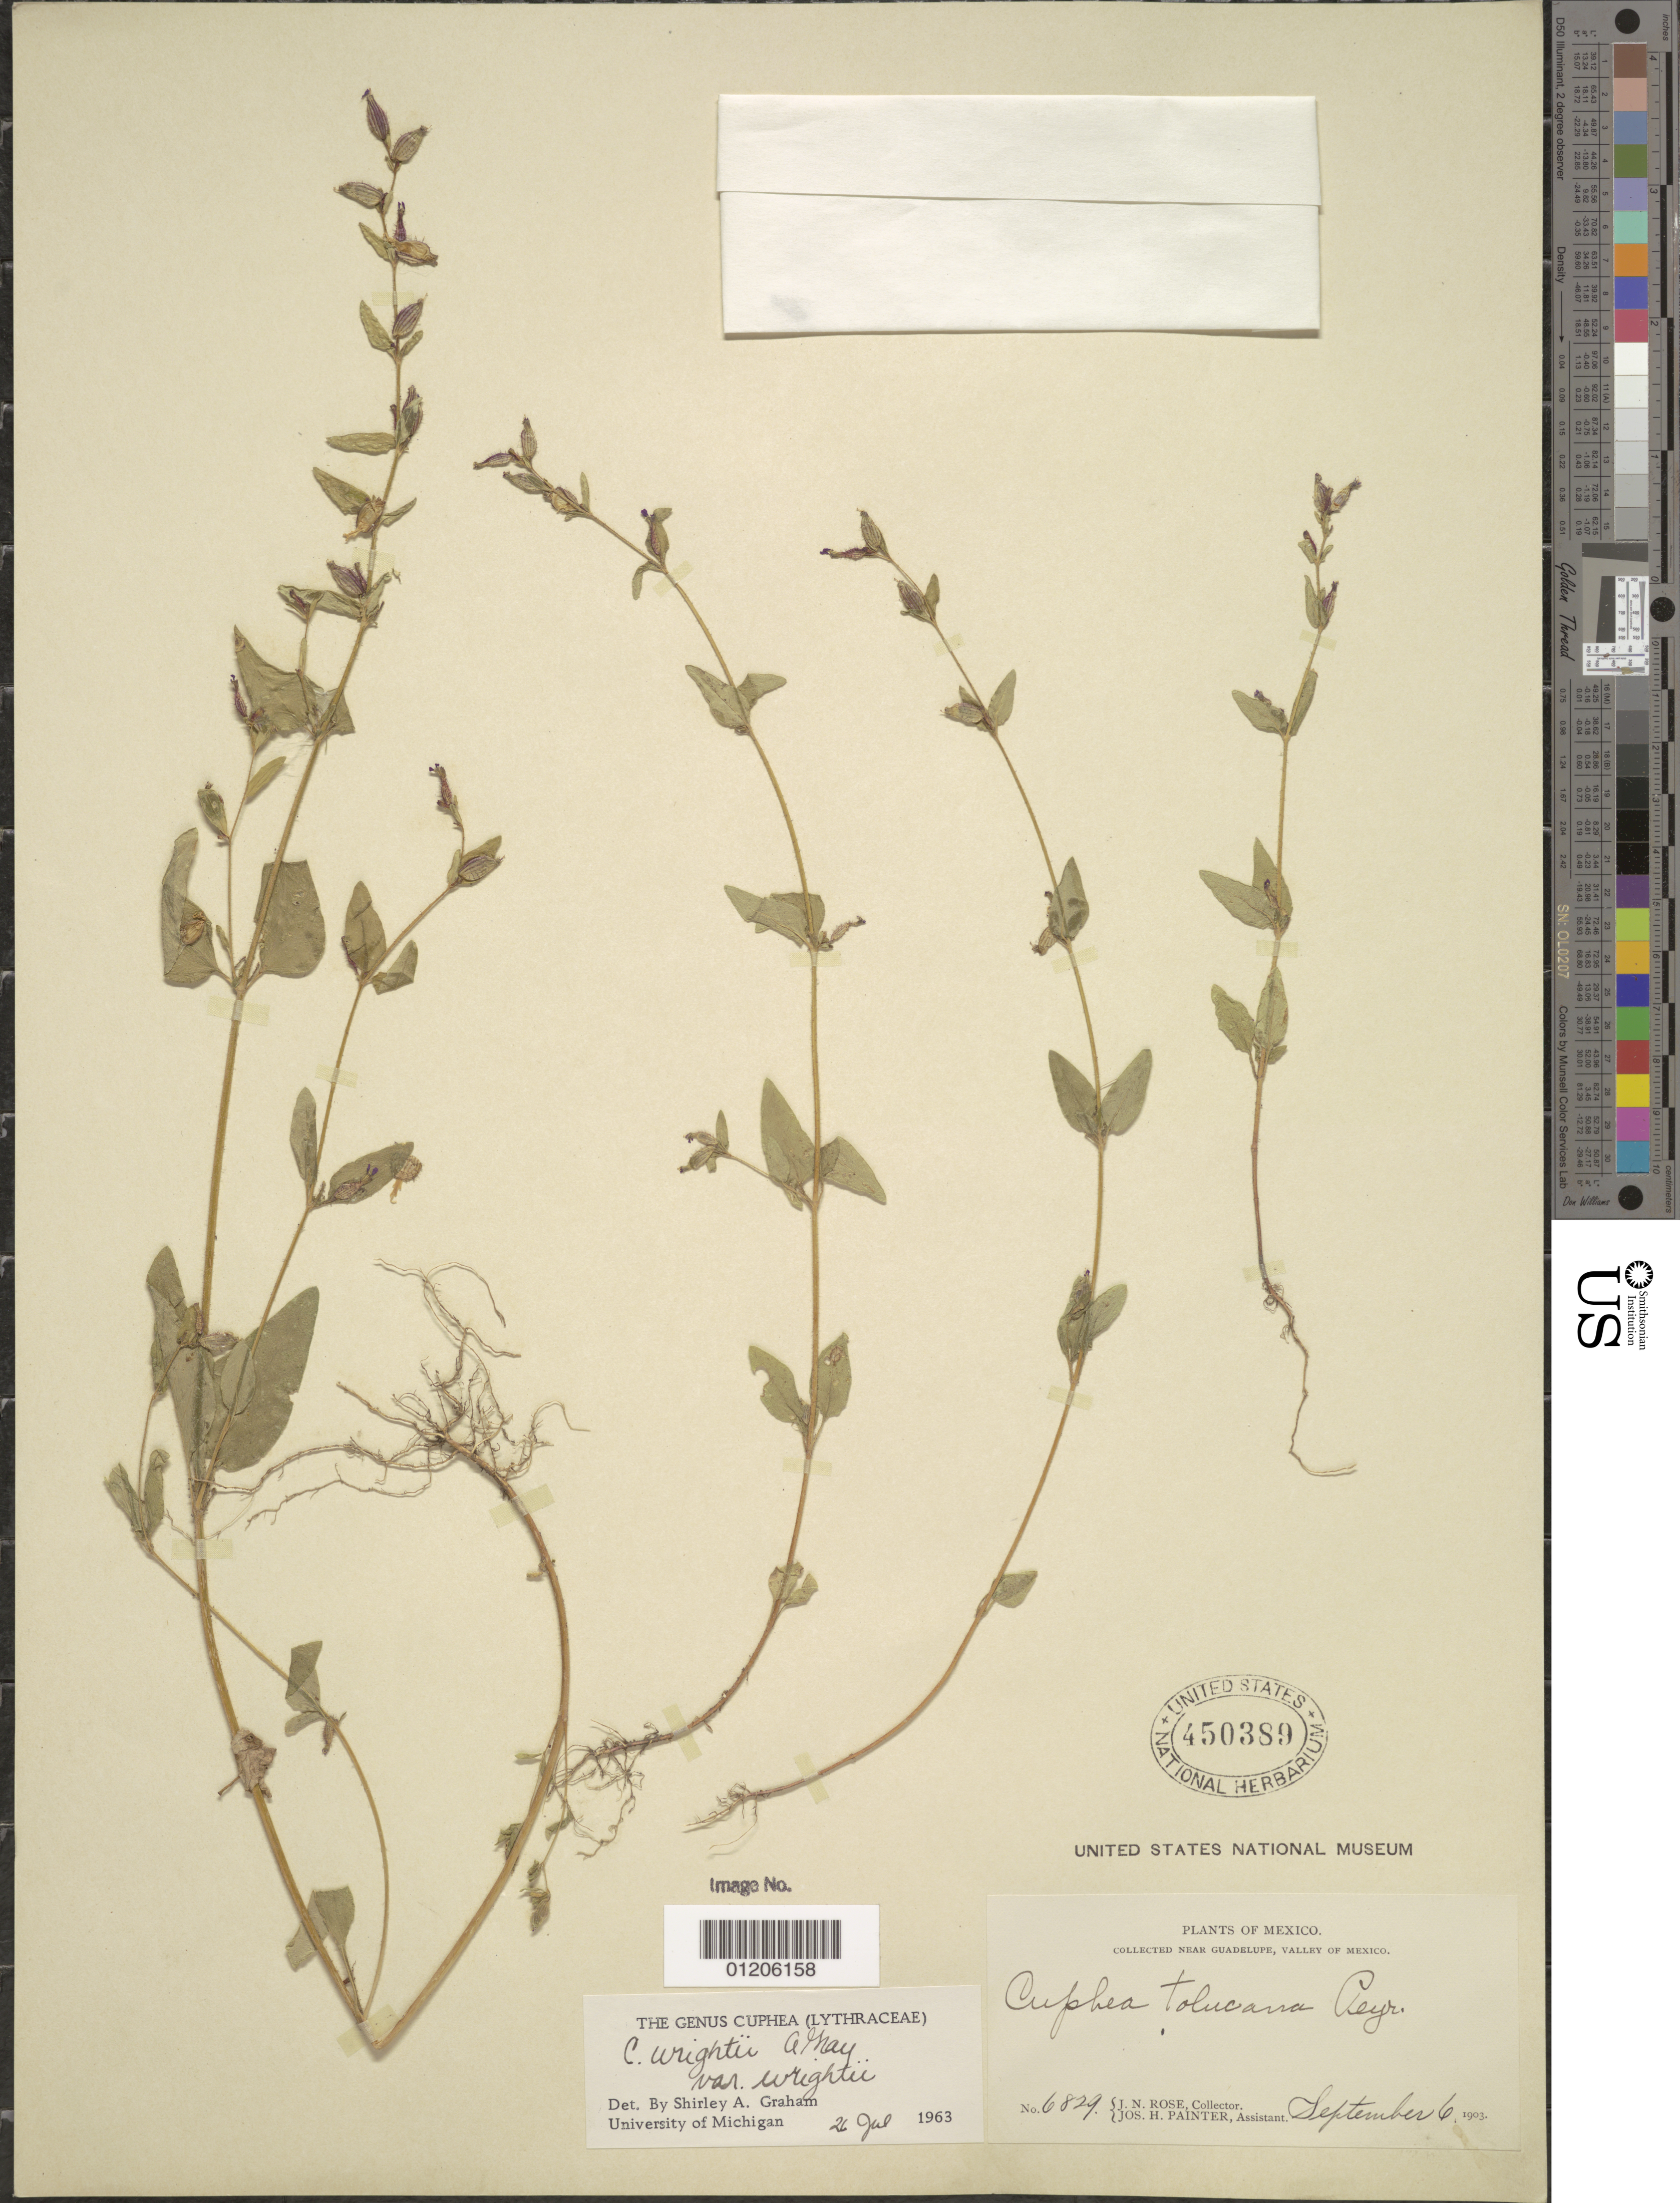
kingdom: Plantae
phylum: Tracheophyta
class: Magnoliopsida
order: Myrtales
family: Lythraceae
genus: Cuphea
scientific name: Cuphea wrightii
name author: A. Gray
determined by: Graham, S.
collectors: J. N. Rose & J. H. Painter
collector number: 6829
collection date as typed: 06 Sep 1903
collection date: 1903-09-06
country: Mexico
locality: Near Guadelupe, Valley of Mexico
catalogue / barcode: US 450389